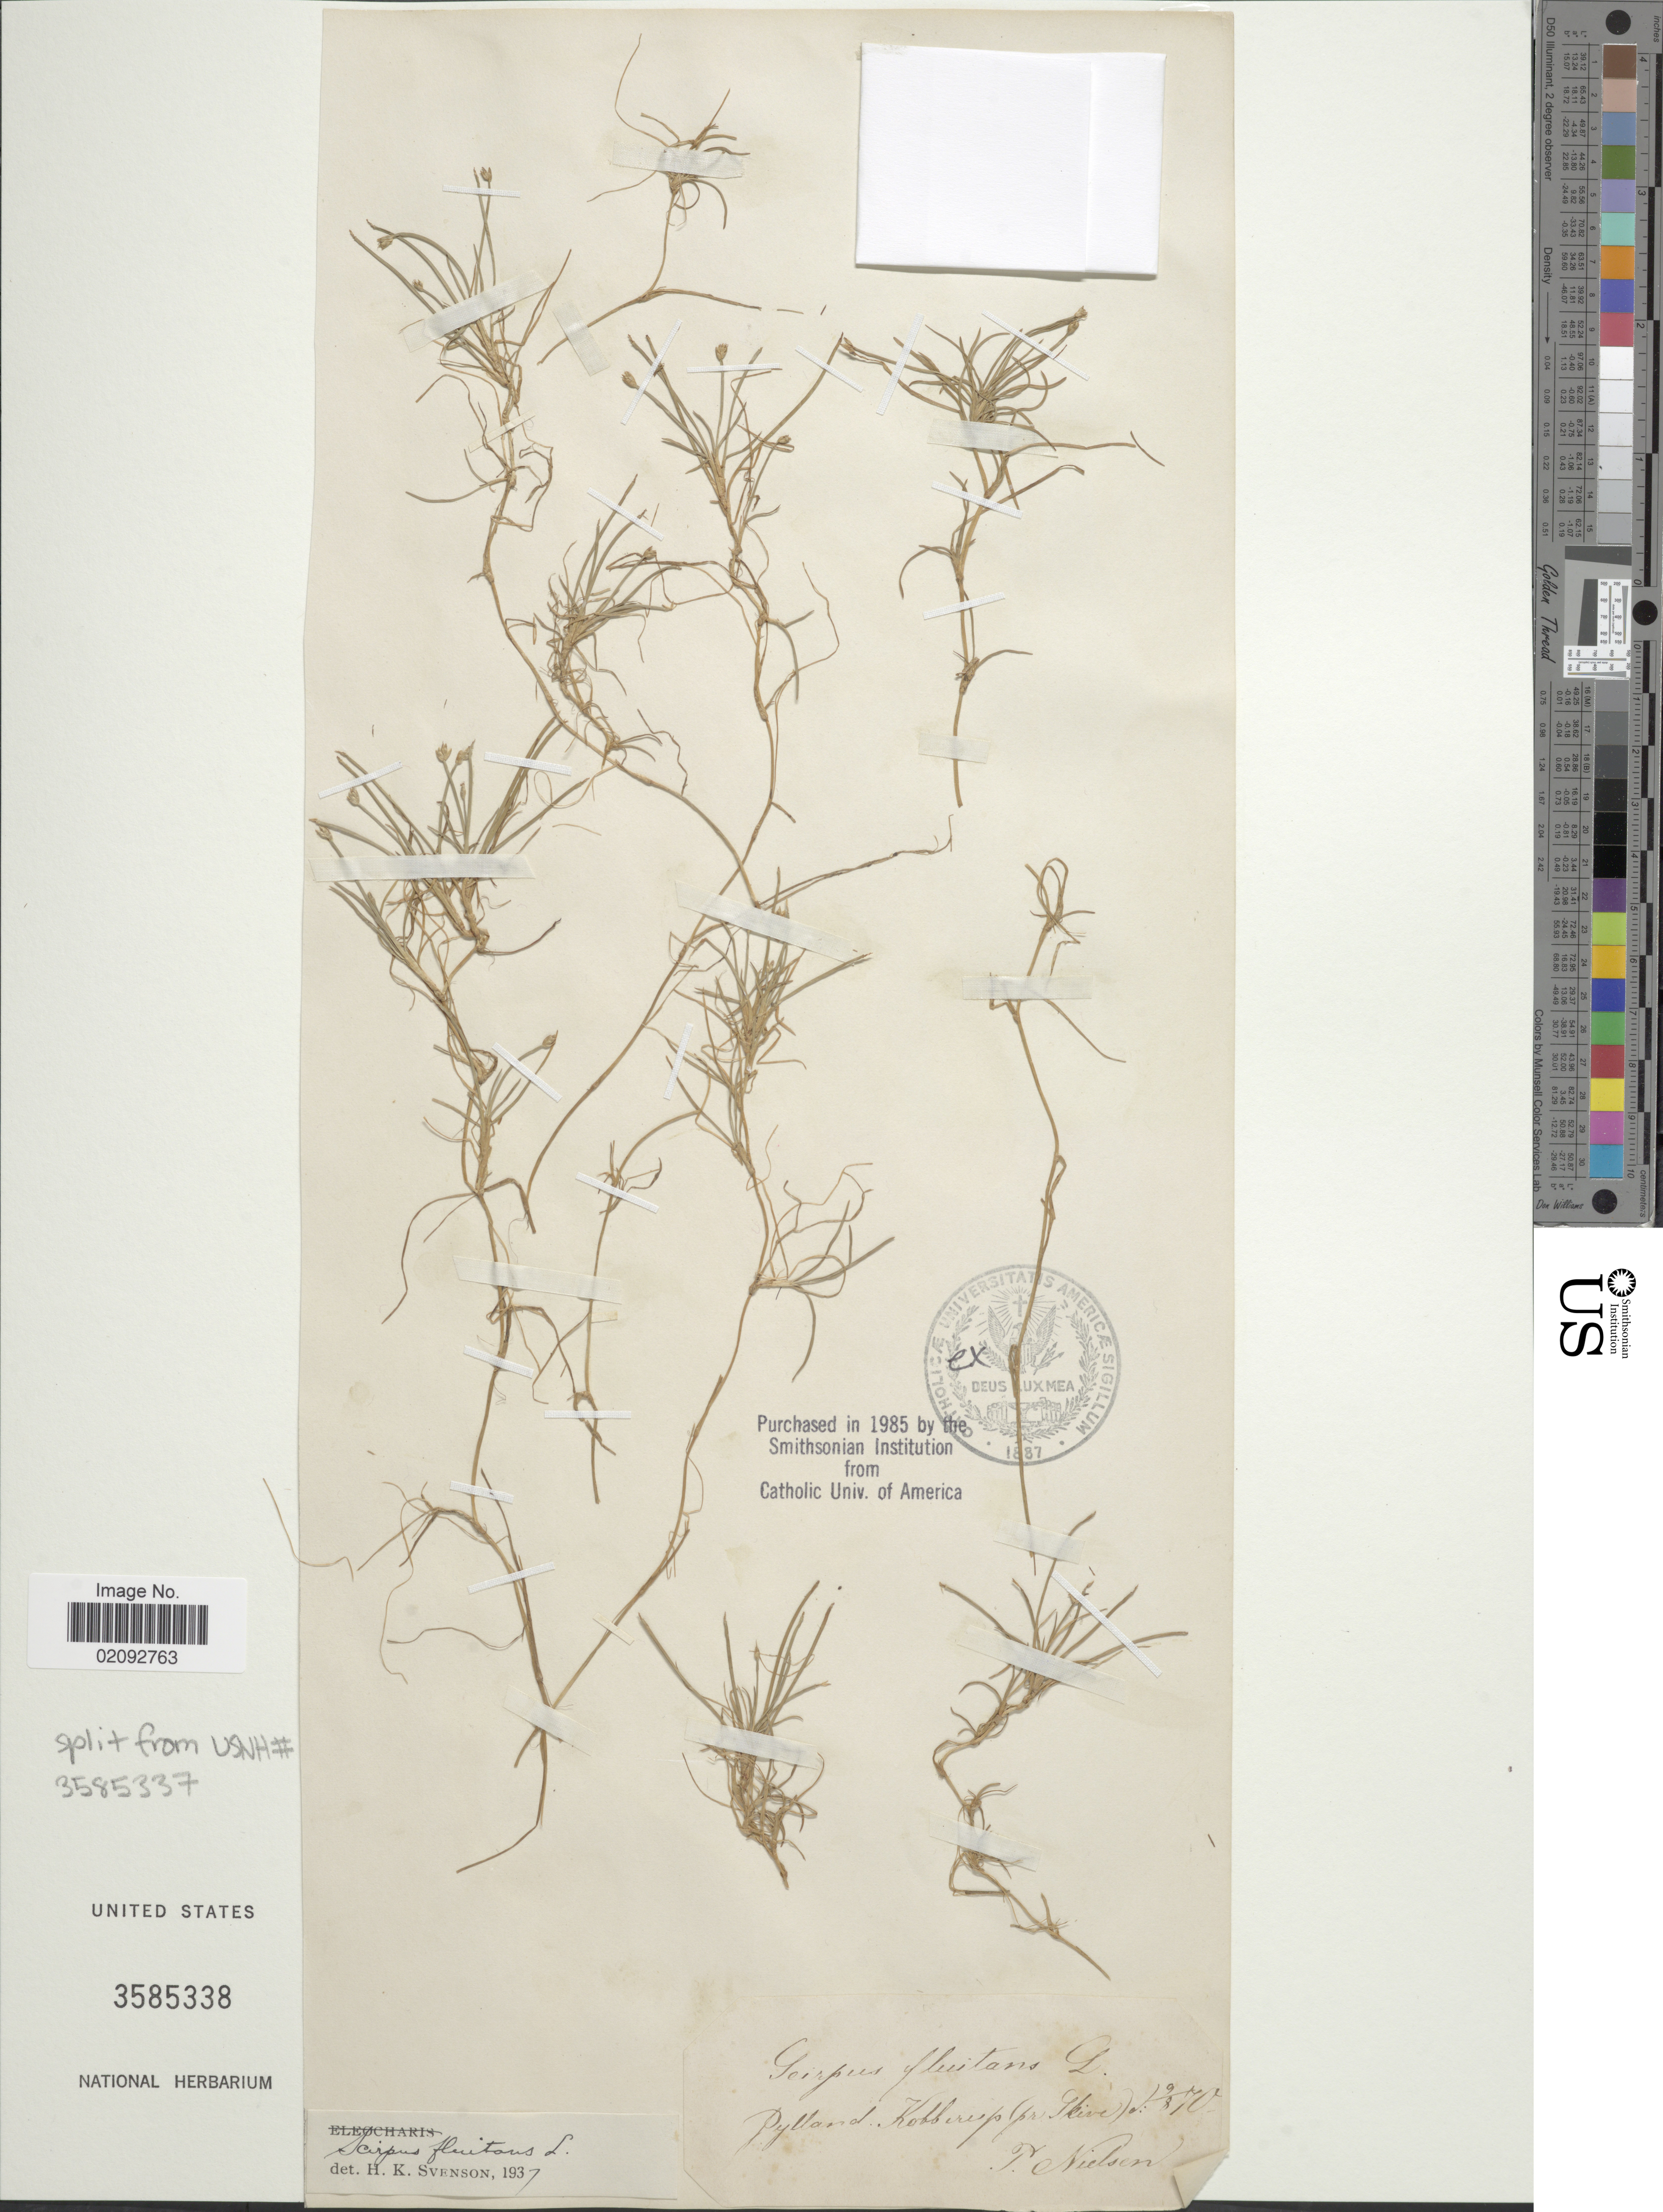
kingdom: Plantae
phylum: Tracheophyta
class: Liliopsida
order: Poales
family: Cyperaceae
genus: Isolepis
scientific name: Isolepis fluitans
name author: (L.) R. Br.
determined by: Strong, Mark T., (BOT), Smithsonian Institution - National Museum of Natural History (UNITED STATES)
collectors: T. Nielsen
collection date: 1870-08-09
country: Denmark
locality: Jylland, Kobberup (pr. Skive).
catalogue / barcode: US 3585338